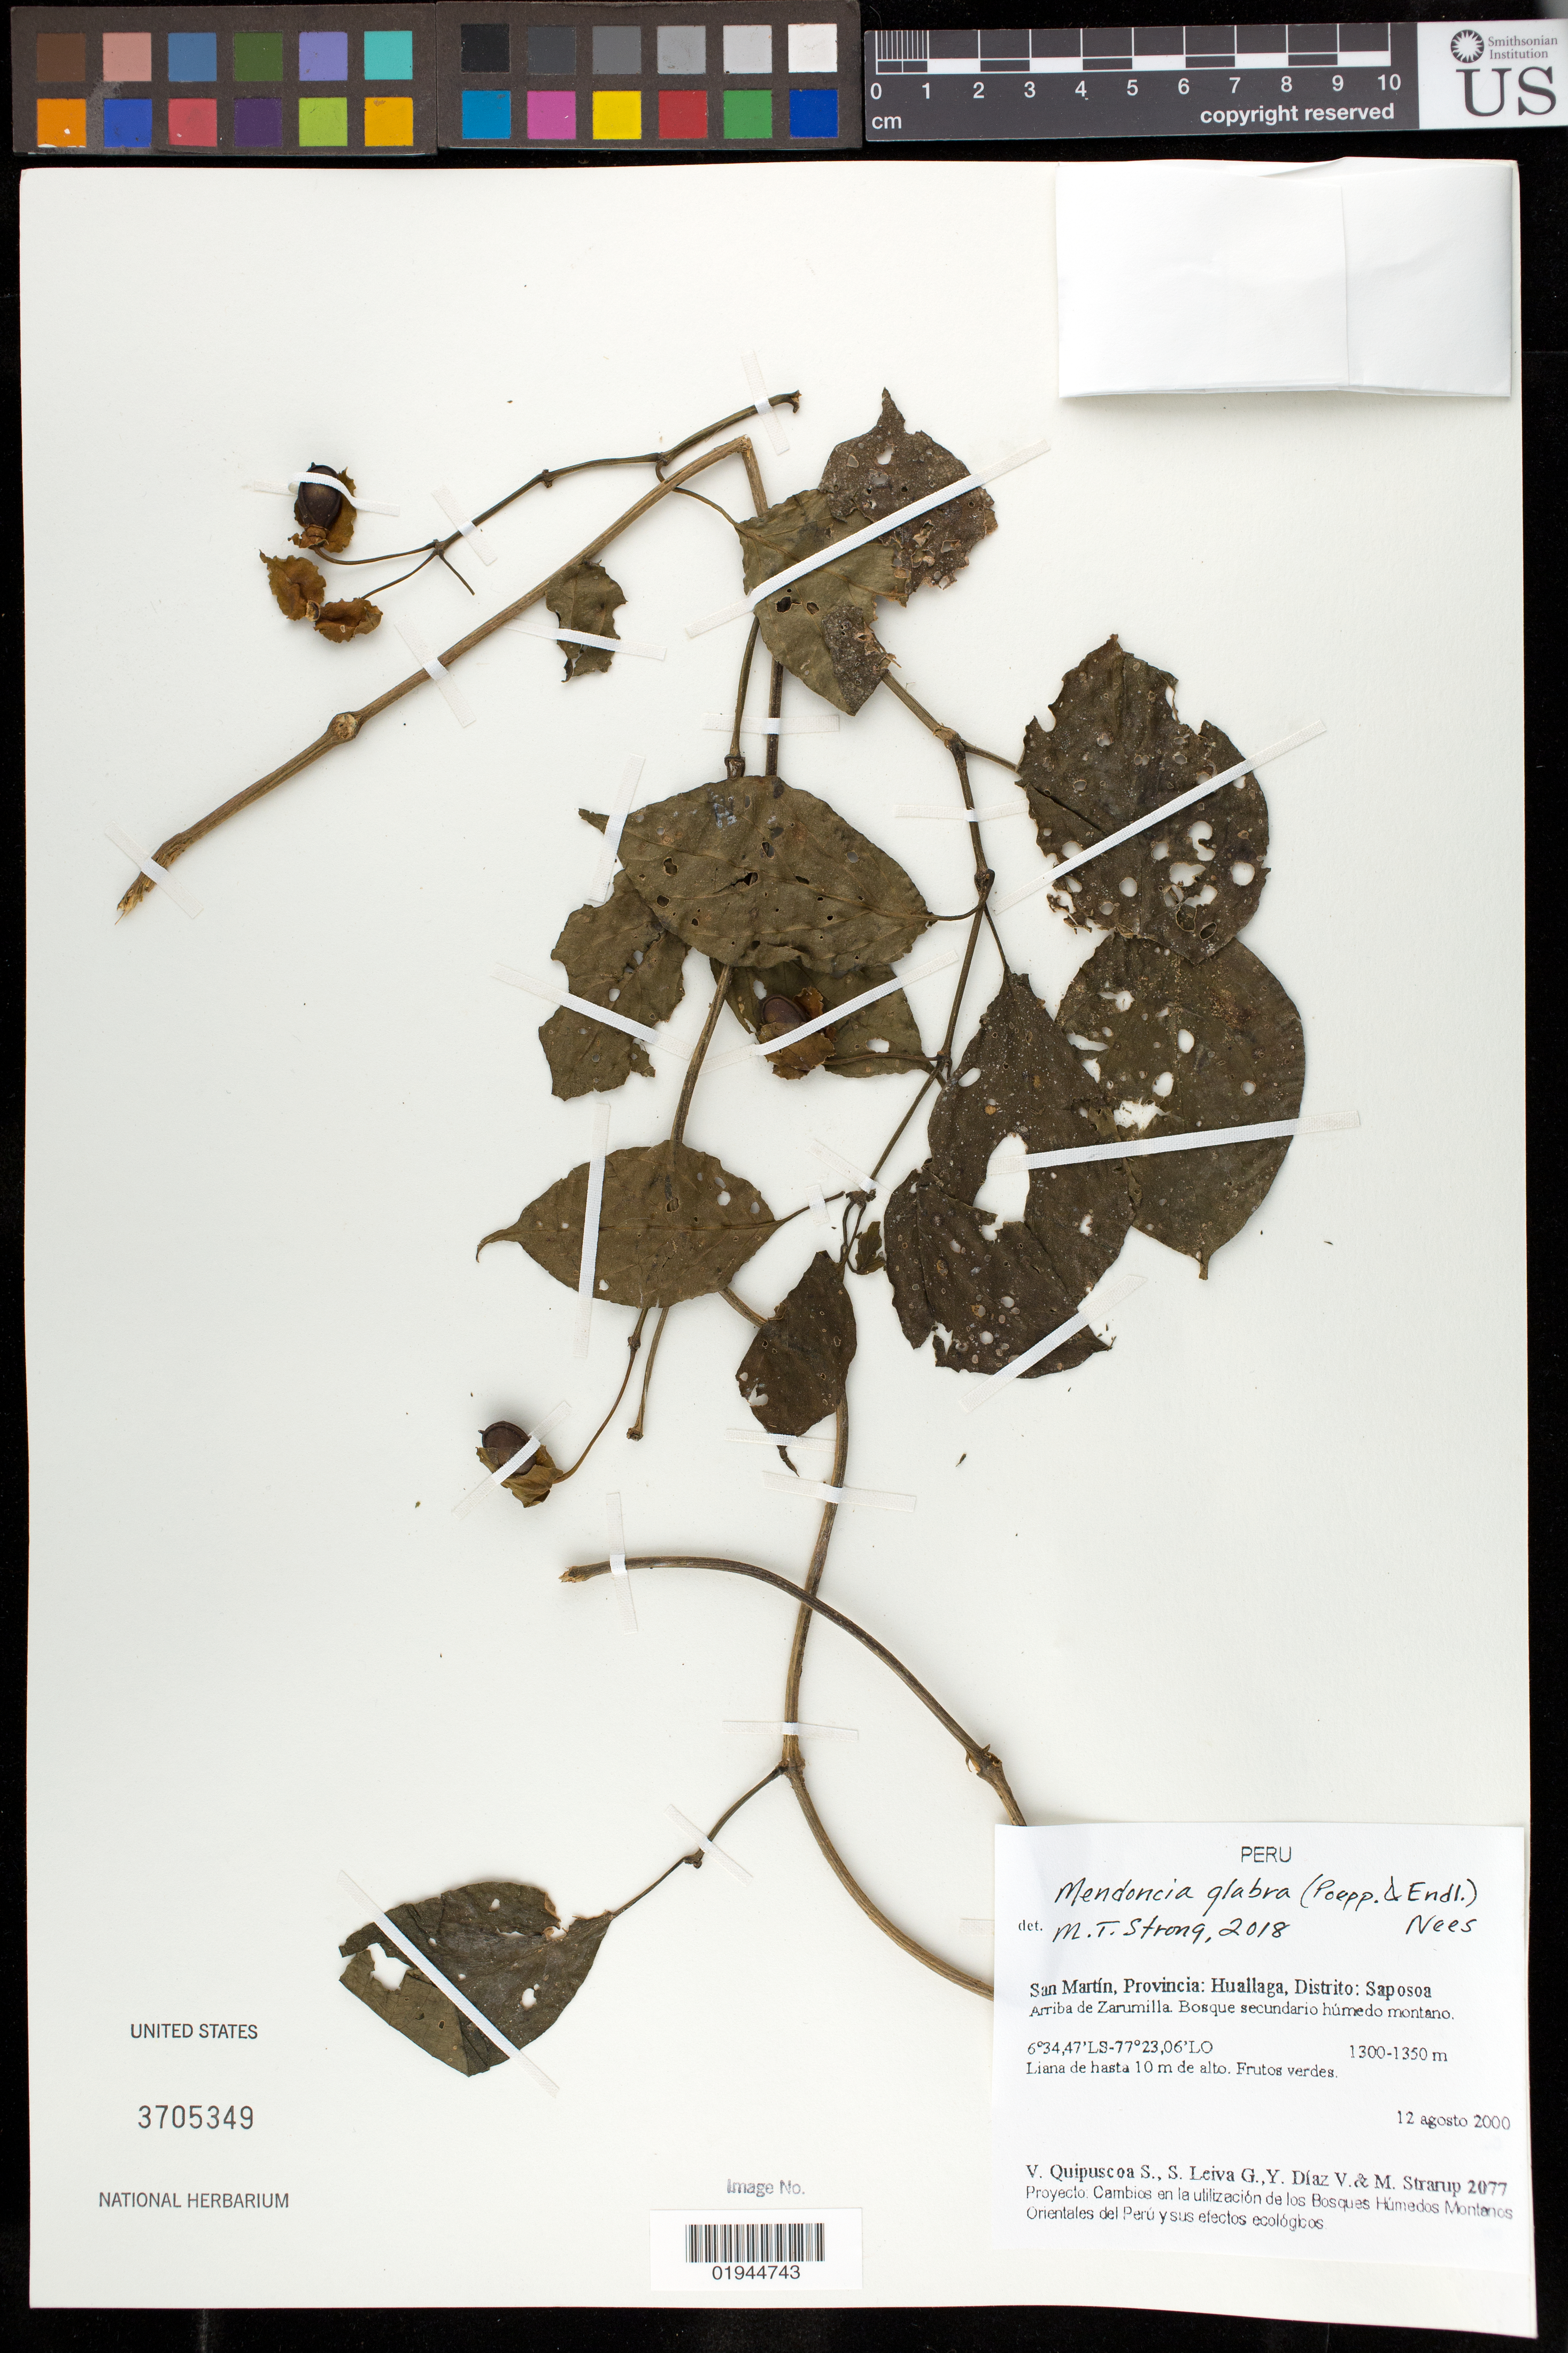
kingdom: Plantae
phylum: Tracheophyta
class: Magnoliopsida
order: Lamiales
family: Acanthaceae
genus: Mendoncia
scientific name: Mendoncia glabra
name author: (Poepp. & Endl.) Nees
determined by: Strong, M. T., (US), Smithsonian Institution - National Museum of Natural History (UNITED STATES)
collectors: V. Quipuscoa S., S. Leiva G., Y. Diaz V. & M. Strarup J.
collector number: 2077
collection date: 2000-08-12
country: Peru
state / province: San Martín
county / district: Huallaga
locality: Arriba de Zarumilla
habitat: Bosque secundario humedo montano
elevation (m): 1300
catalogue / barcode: US 3705349